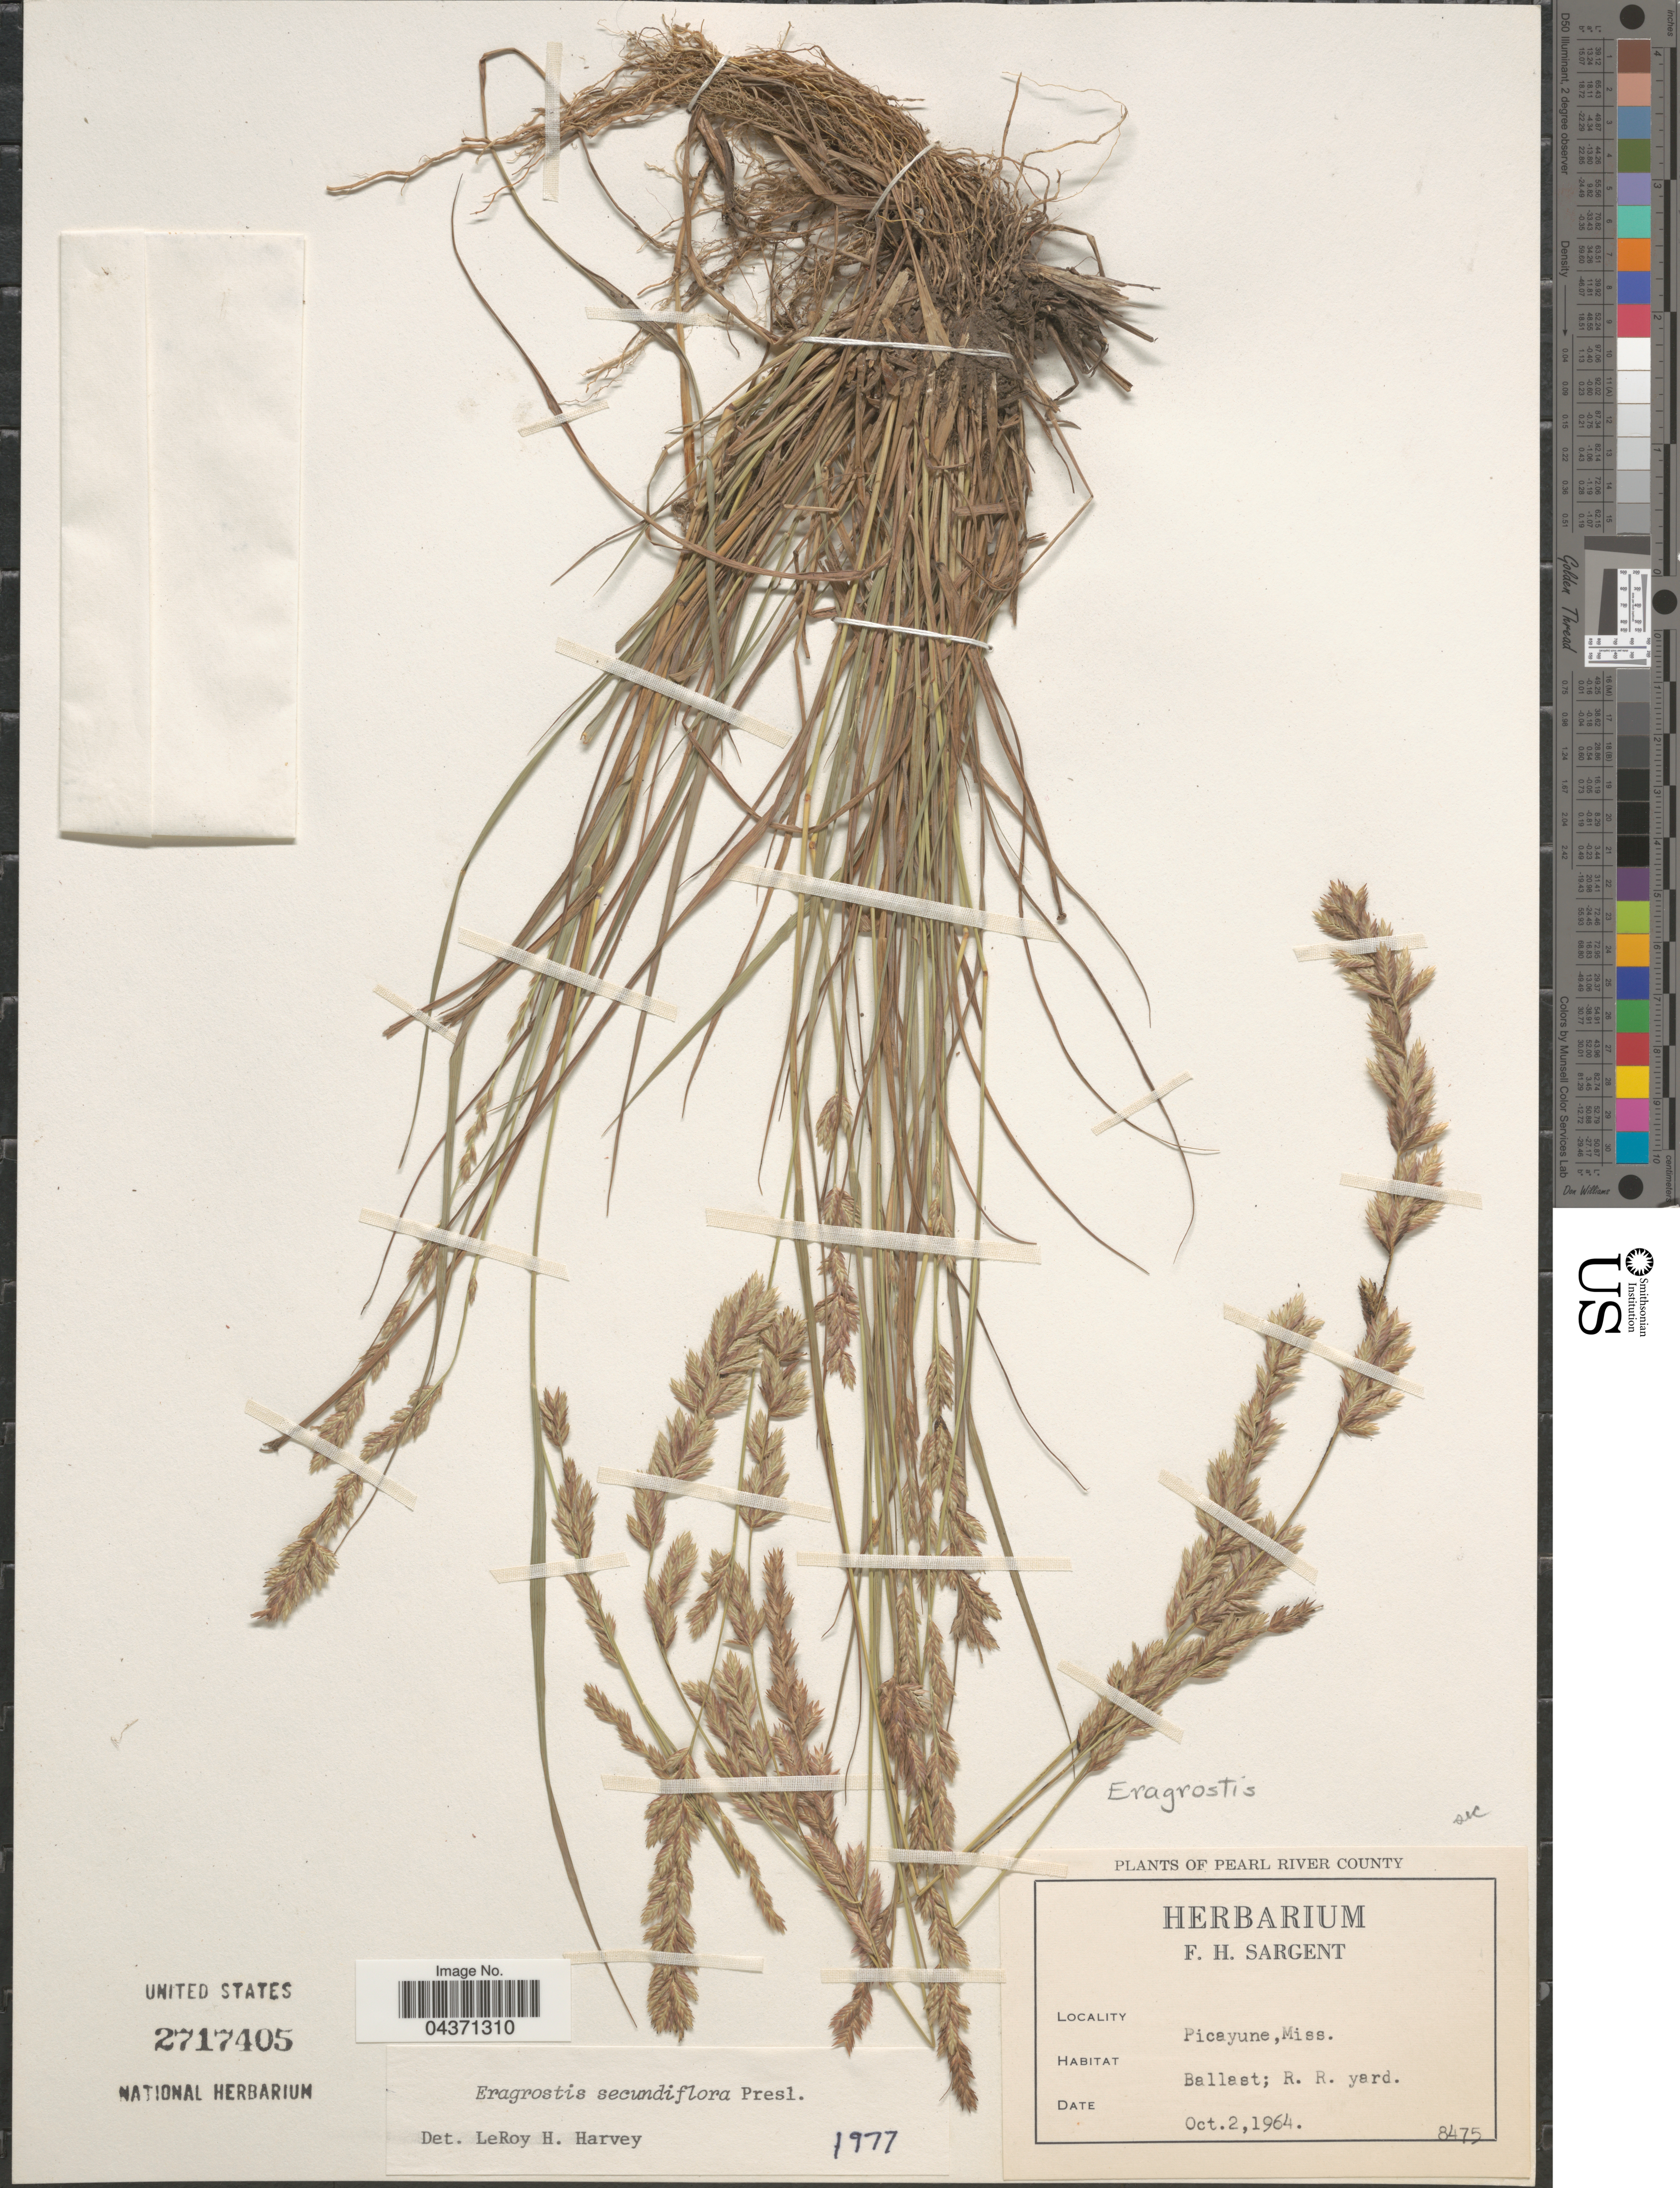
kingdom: Plantae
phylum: Tracheophyta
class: Liliopsida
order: Poales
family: Poaceae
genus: Eragrostis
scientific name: Eragrostis secundiflora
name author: J. Presl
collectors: Ex herb. F. H. Sargent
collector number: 8475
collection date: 1964-10-02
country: United States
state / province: Mississippi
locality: Pearl River County. Picayune. Ballast; R. R. yard.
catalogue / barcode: US 2717405